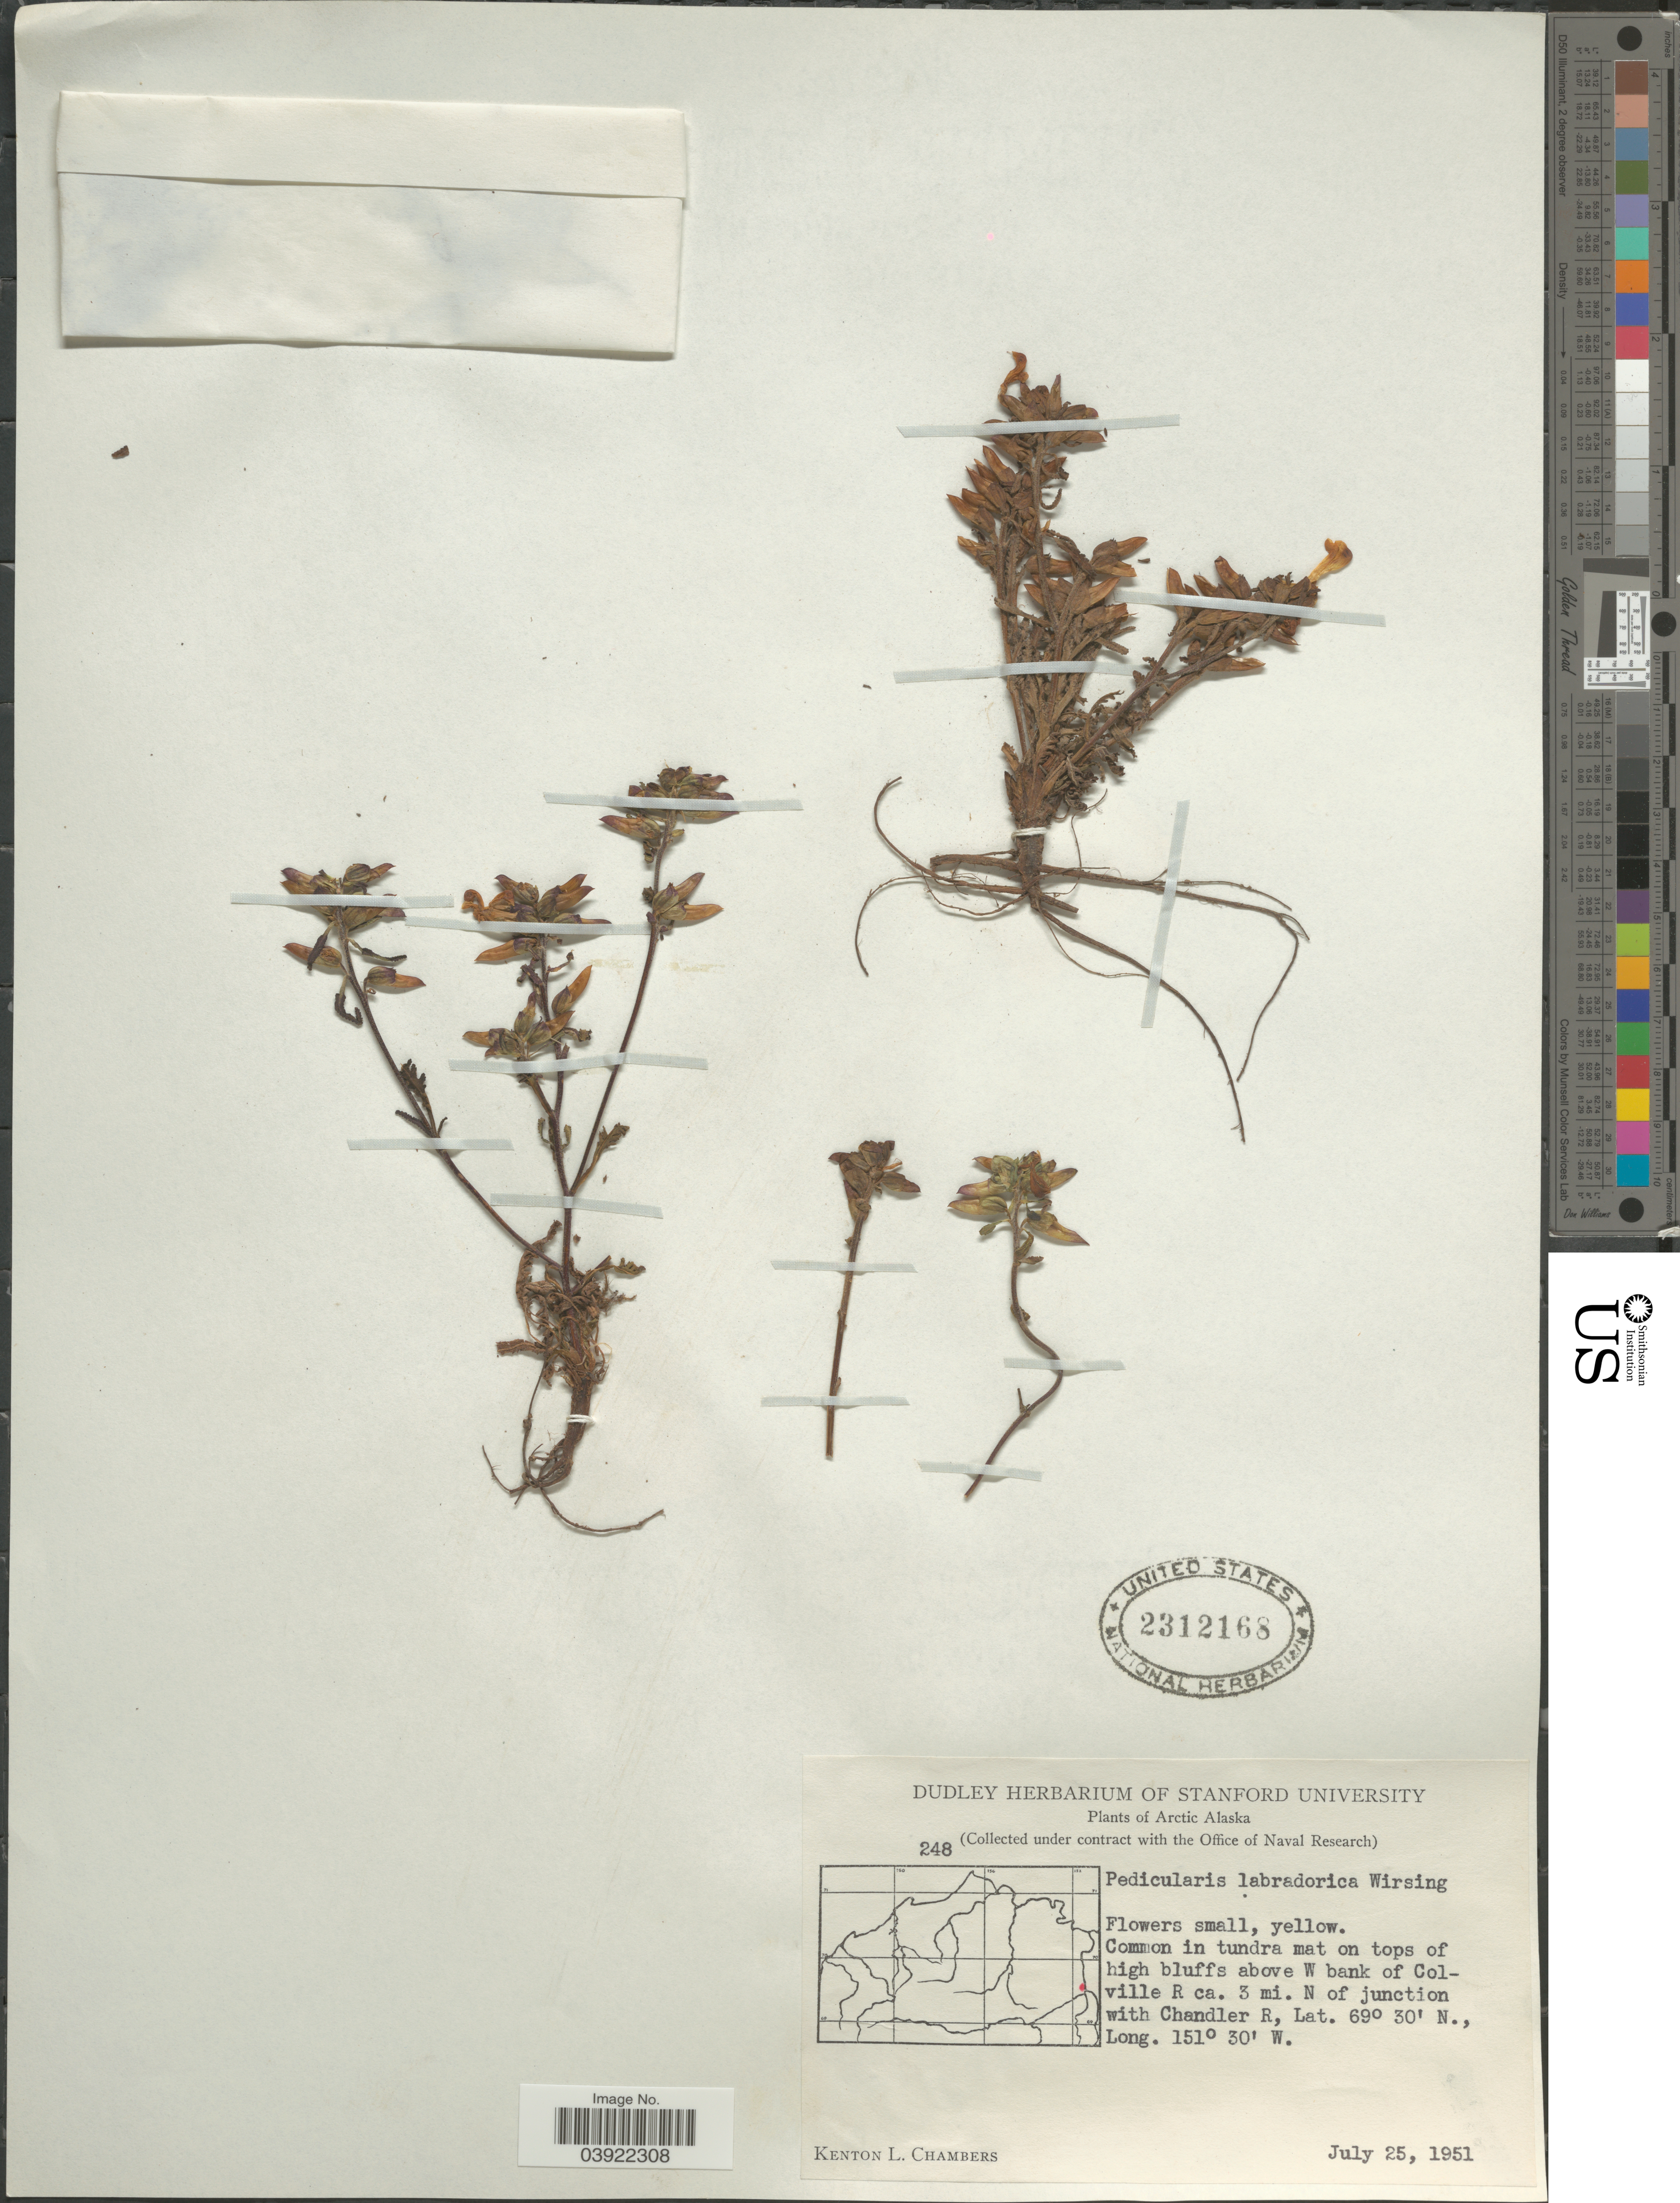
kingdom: Plantae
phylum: Tracheophyta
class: Magnoliopsida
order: Lamiales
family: Orobanchaceae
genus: Pedicularis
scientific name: Pedicularis labradorica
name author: Wirsing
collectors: K. L. Chambers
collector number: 248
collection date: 1951-07-25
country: United States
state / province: Alaska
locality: Arctic Alaska. Common in tundra mat on tops of high bluffs above W bank of Colville R ca. 3 mi. N of junction with Chandler R.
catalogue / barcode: US 2312168